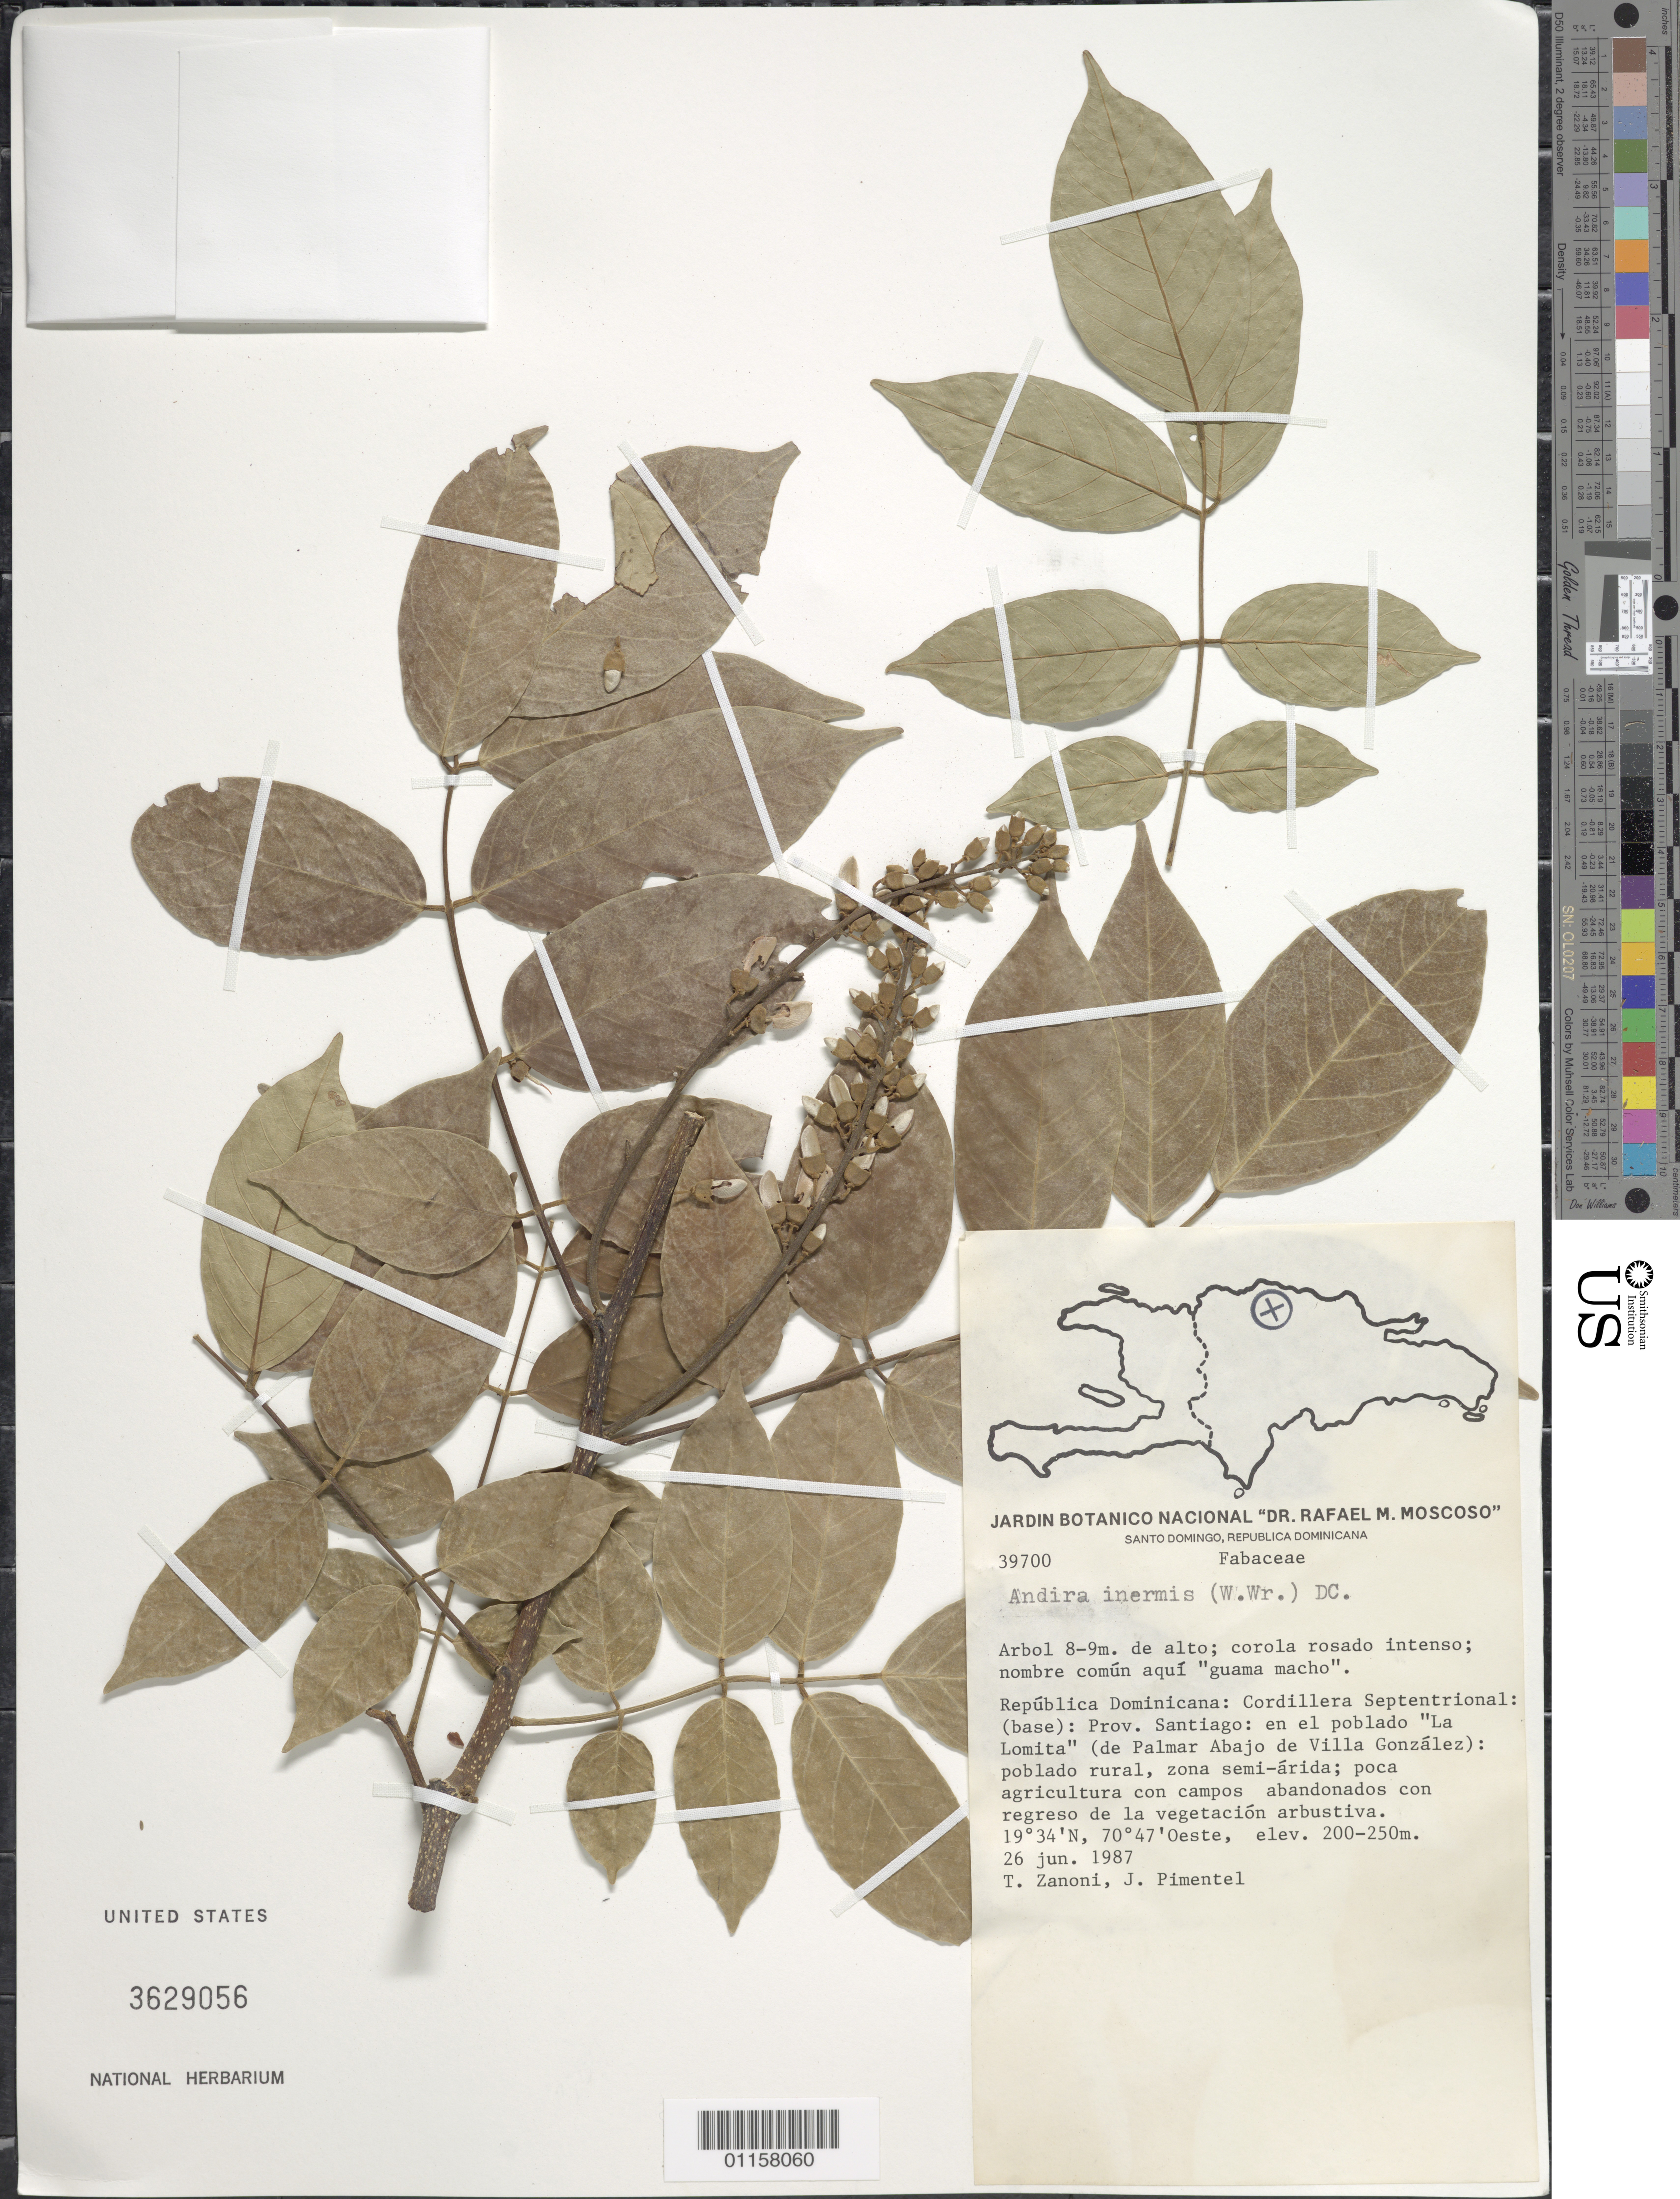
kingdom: Plantae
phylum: Tracheophyta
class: Magnoliopsida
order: Fabales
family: Fabaceae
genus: Andira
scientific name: Andira inermis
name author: (W. Wright) Kunth ex DC.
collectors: T. A. Zanoni & J. Pimentel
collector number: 39700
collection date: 1987-06-26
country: Dominican Republic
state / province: Santiago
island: Hispaniola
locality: Cordillera Septentrional (base); en el poblado "La Lomita" (de Palmar Abajo de Villa González).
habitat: Poblado rural, zona semi-árida; poca agricultura con campos abandonados con regreso de la vegetación arbustiva.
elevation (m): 200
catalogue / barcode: US 3629056